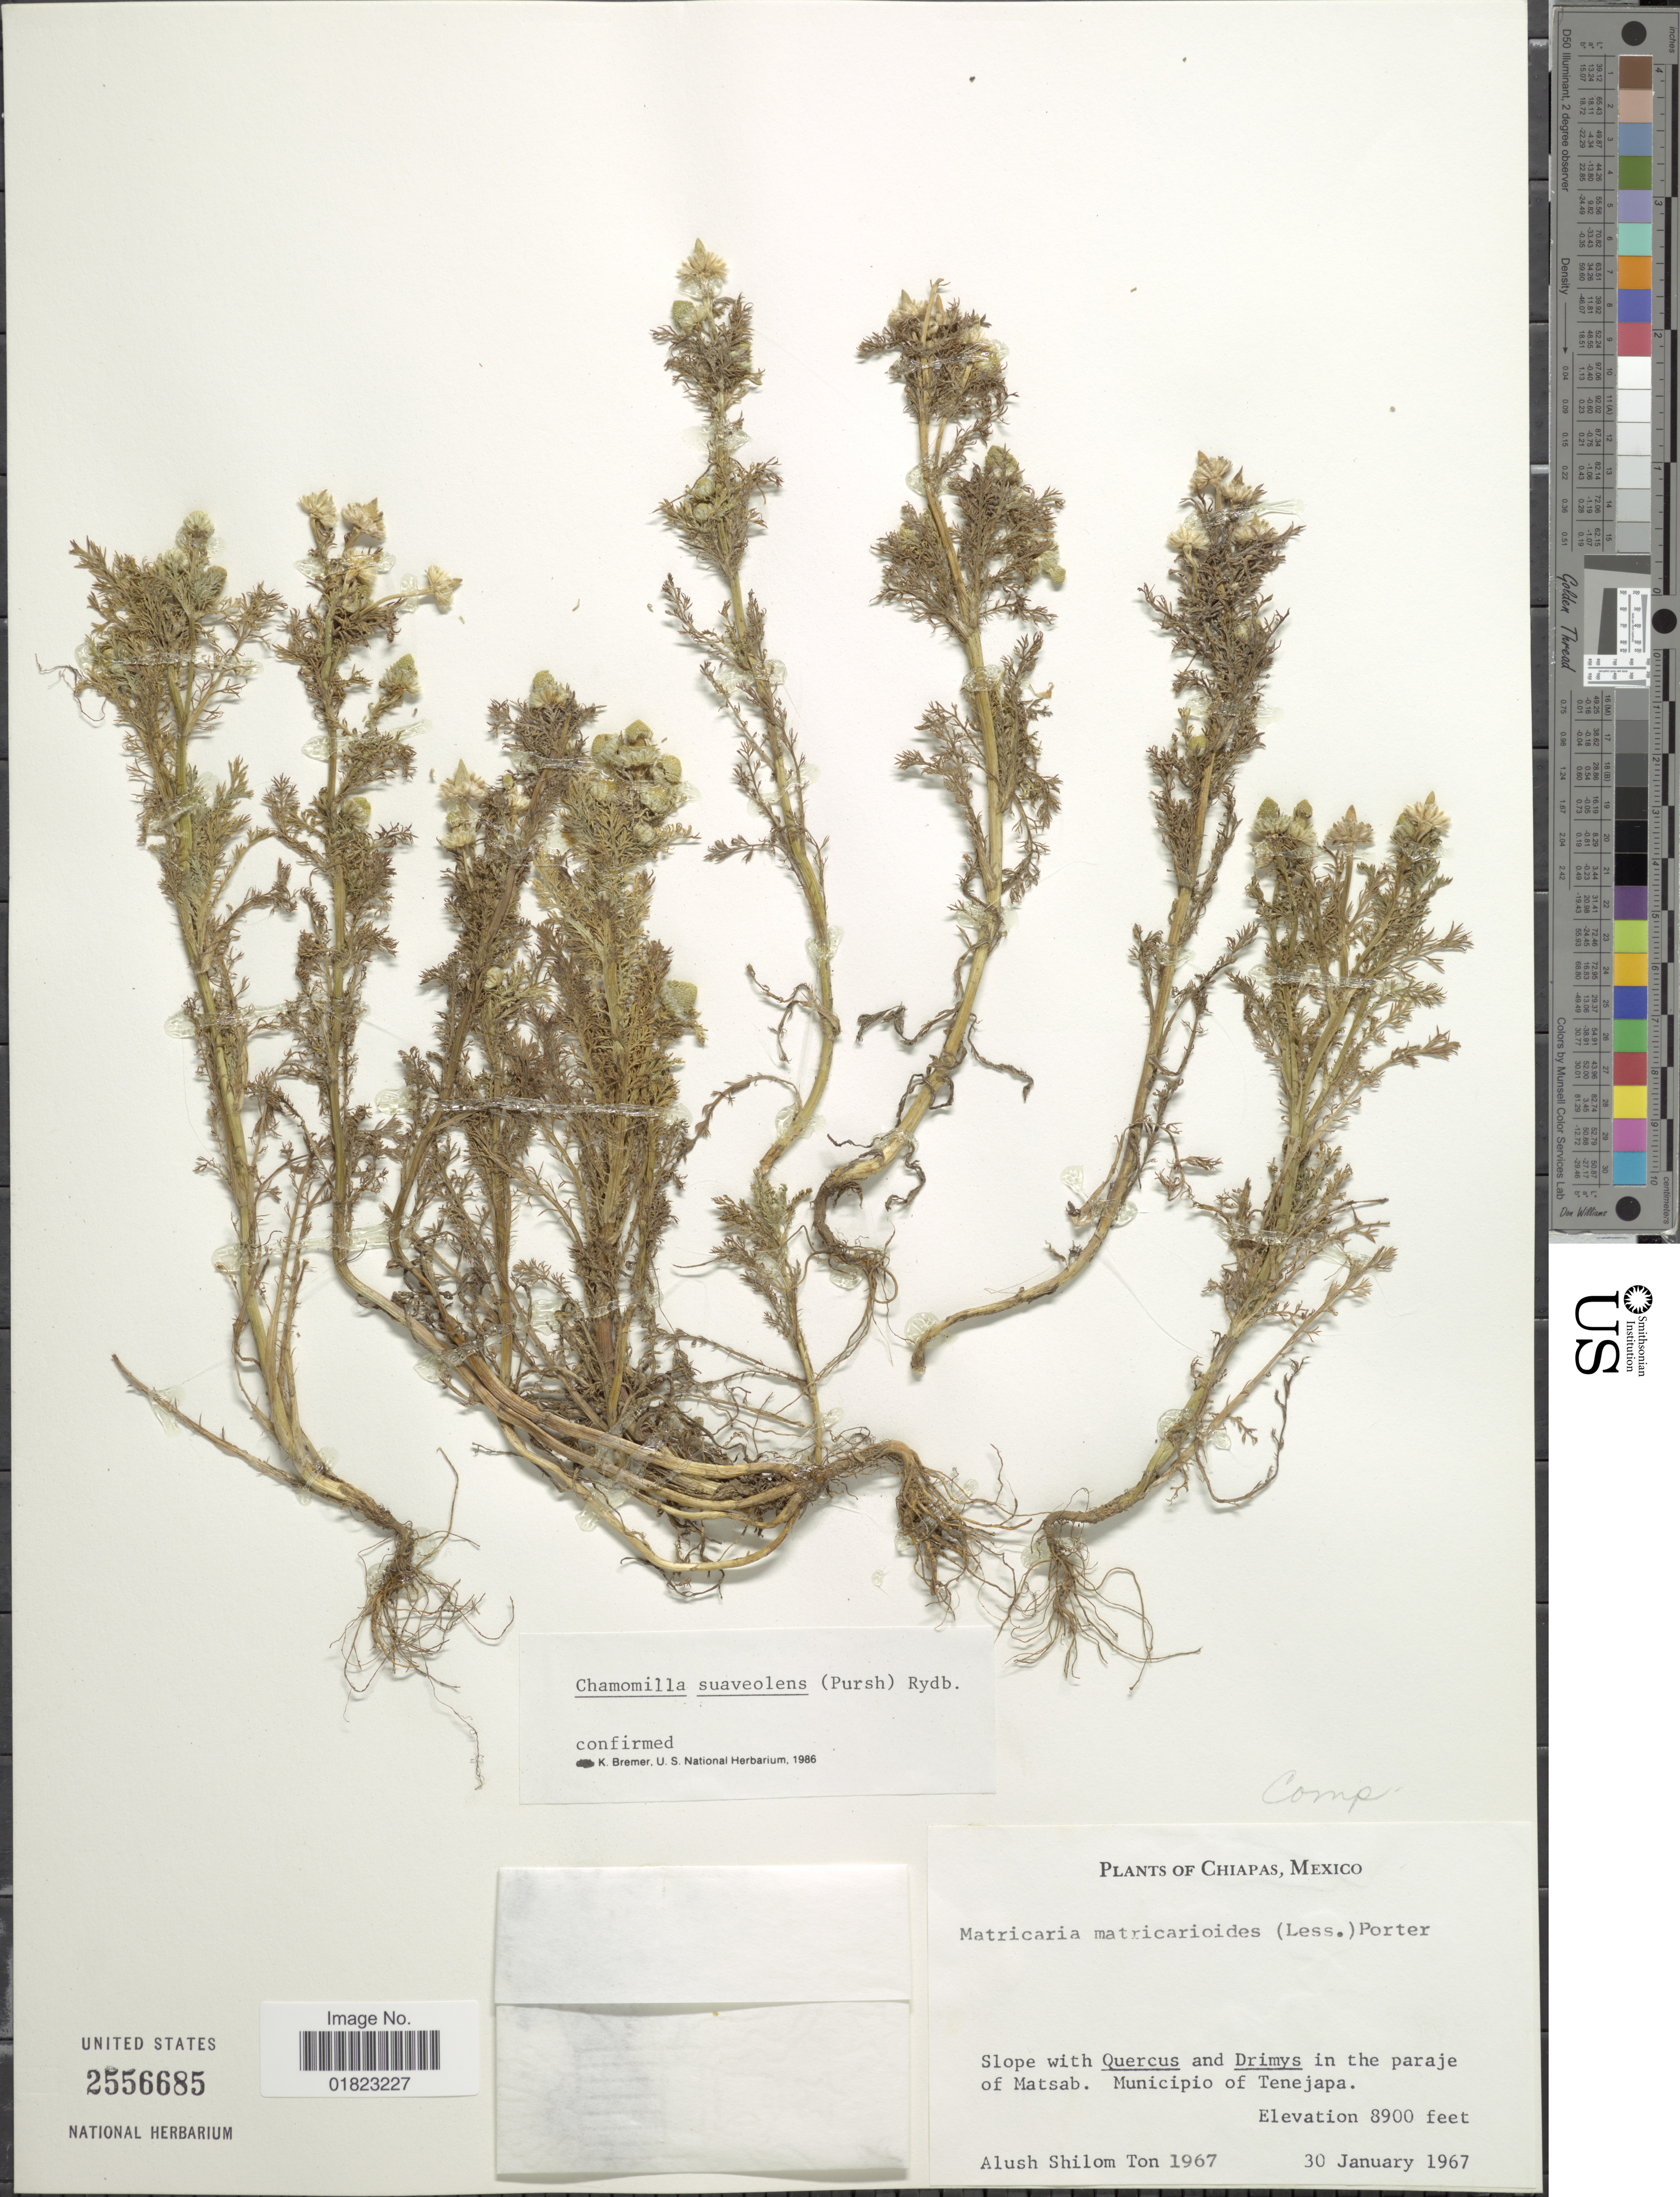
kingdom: Plantae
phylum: Tracheophyta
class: Magnoliopsida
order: Asterales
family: Asteraceae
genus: Matricaria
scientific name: Matricaria matricarioides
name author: (Less.) Porter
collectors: A. M. Ton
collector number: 1967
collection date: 1967-01-30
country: Mexico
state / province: Chiapas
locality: Chiapas, Mexico. In the paraje of Matsab, Municipio of Tenejapa.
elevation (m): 2713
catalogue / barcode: US 2556685